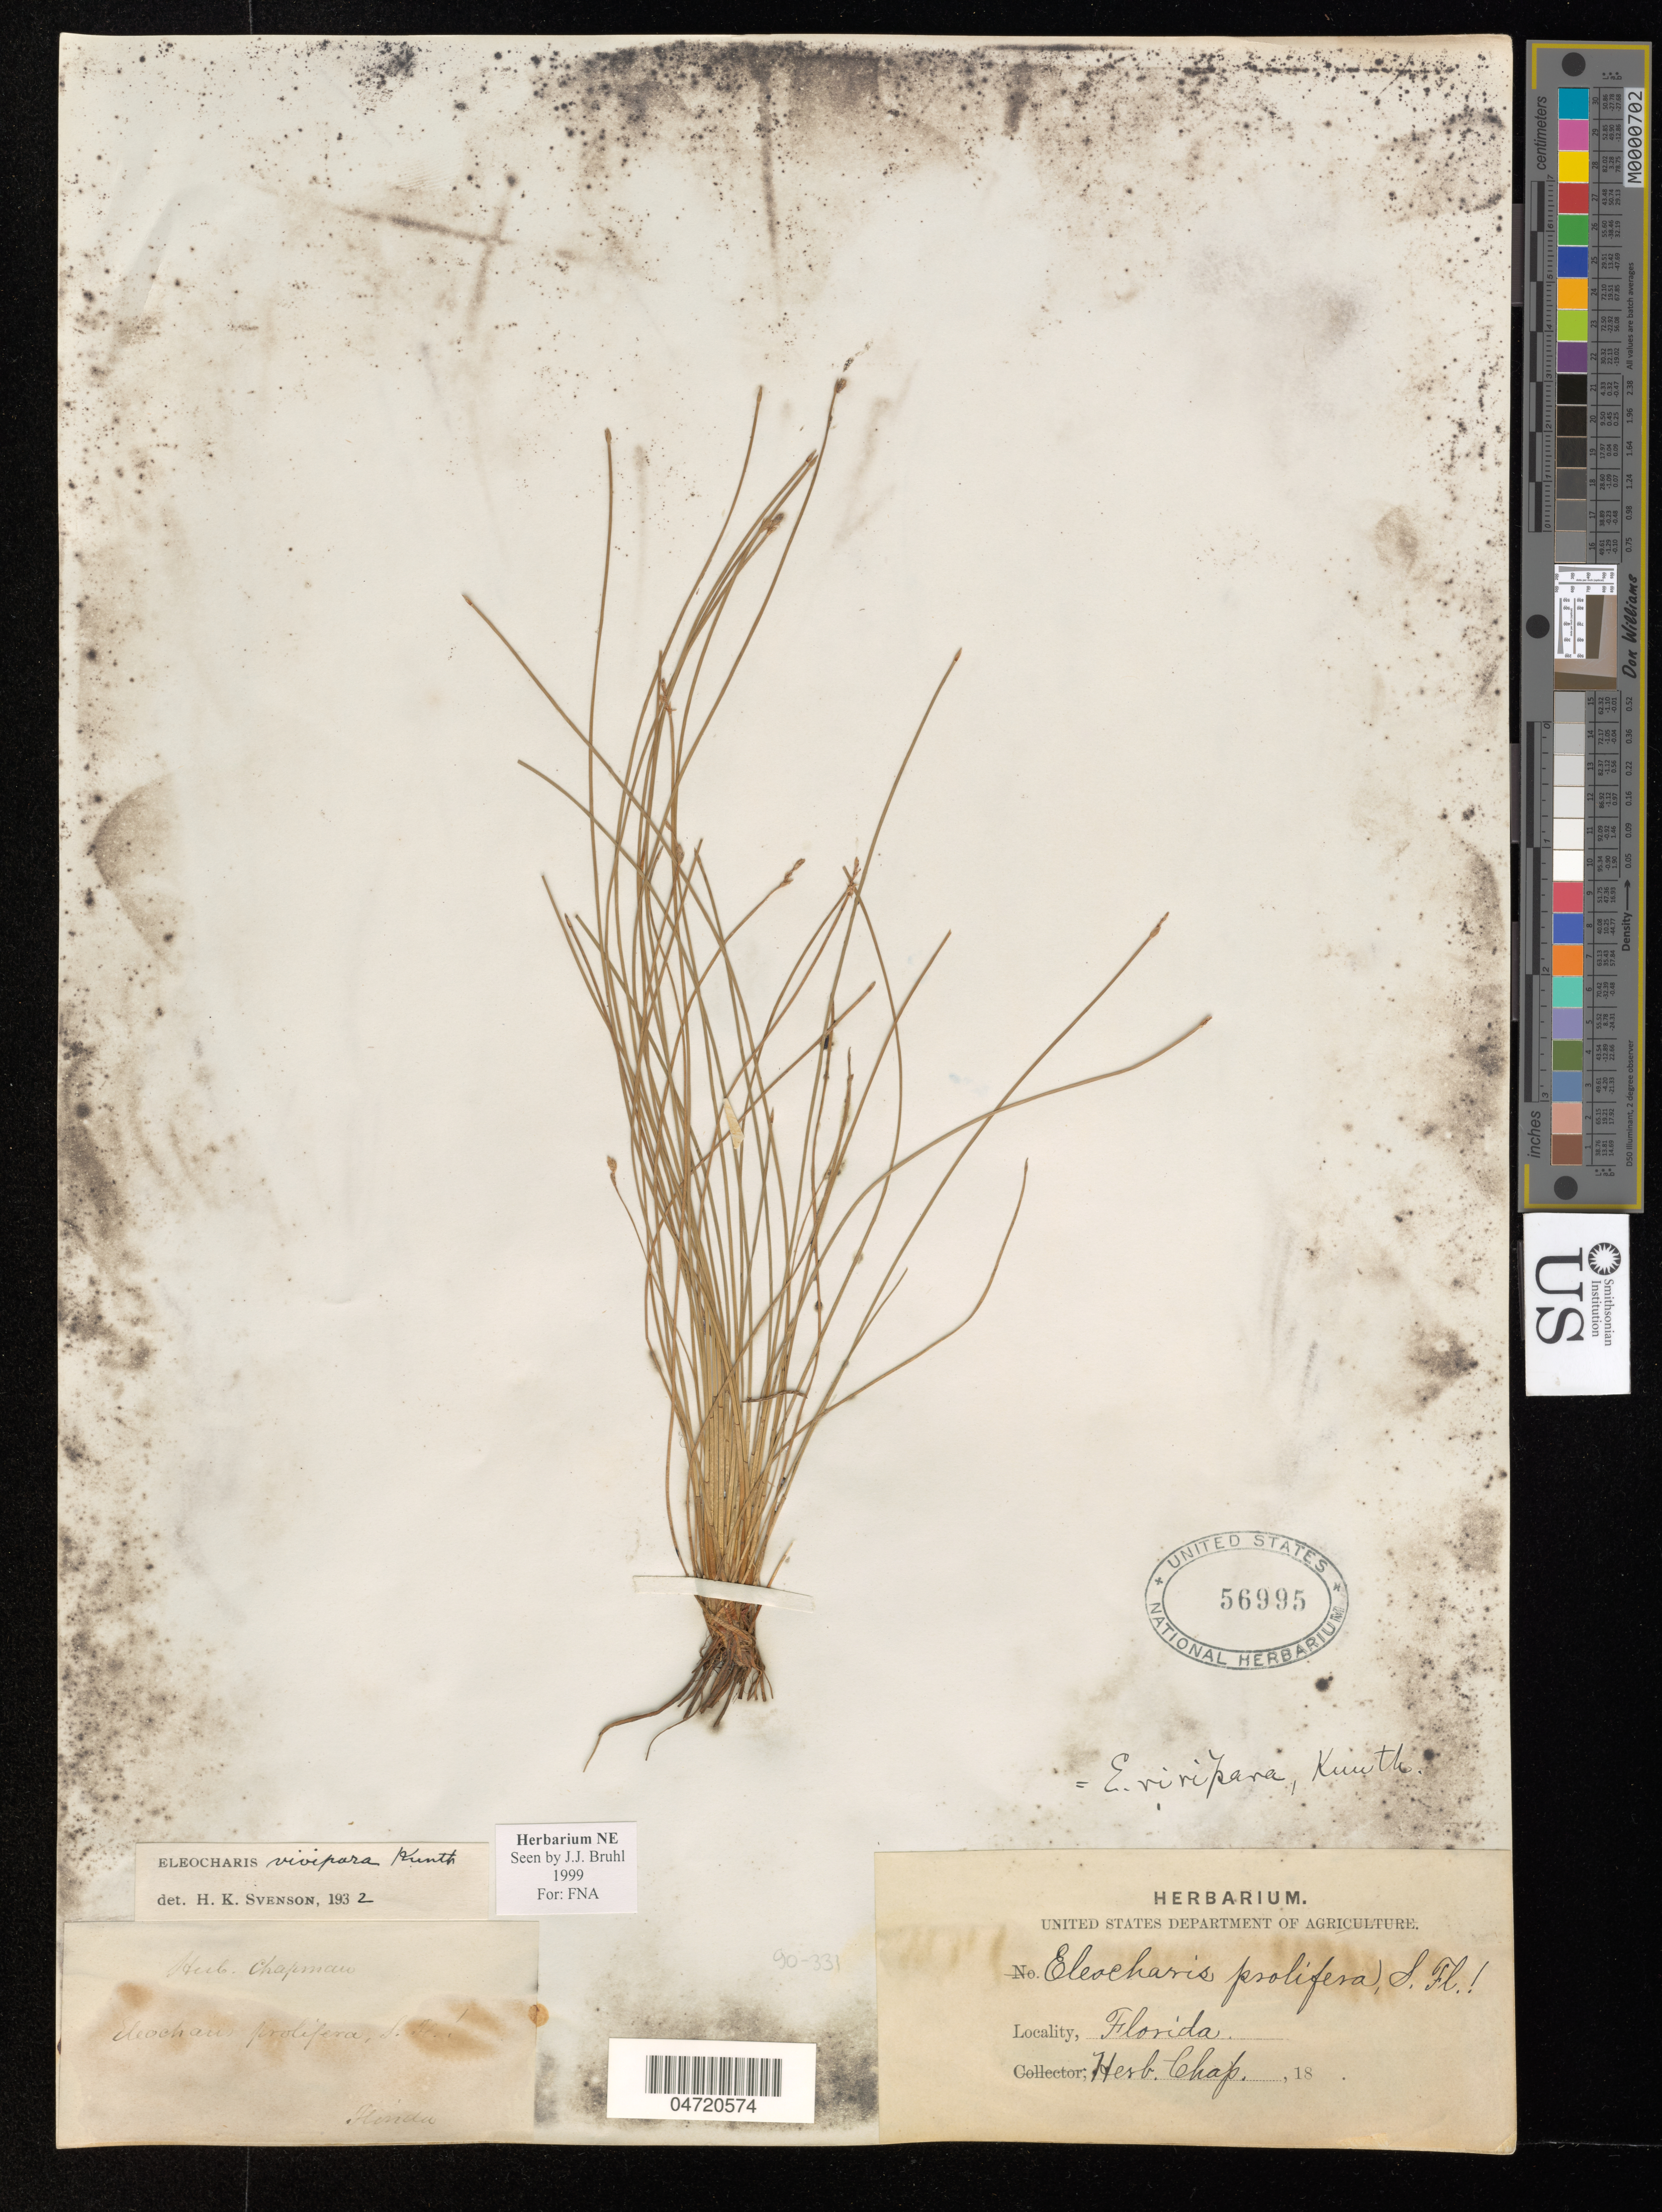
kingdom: Plantae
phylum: Tracheophyta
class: Liliopsida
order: Poales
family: Cyperaceae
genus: Eleocharis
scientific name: Eleocharis vivipara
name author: Link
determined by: Bruhl, J. J., (NE), University of New England (AUSTRALIA)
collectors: A. W. Chapman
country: United States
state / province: Florida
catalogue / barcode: US 56995